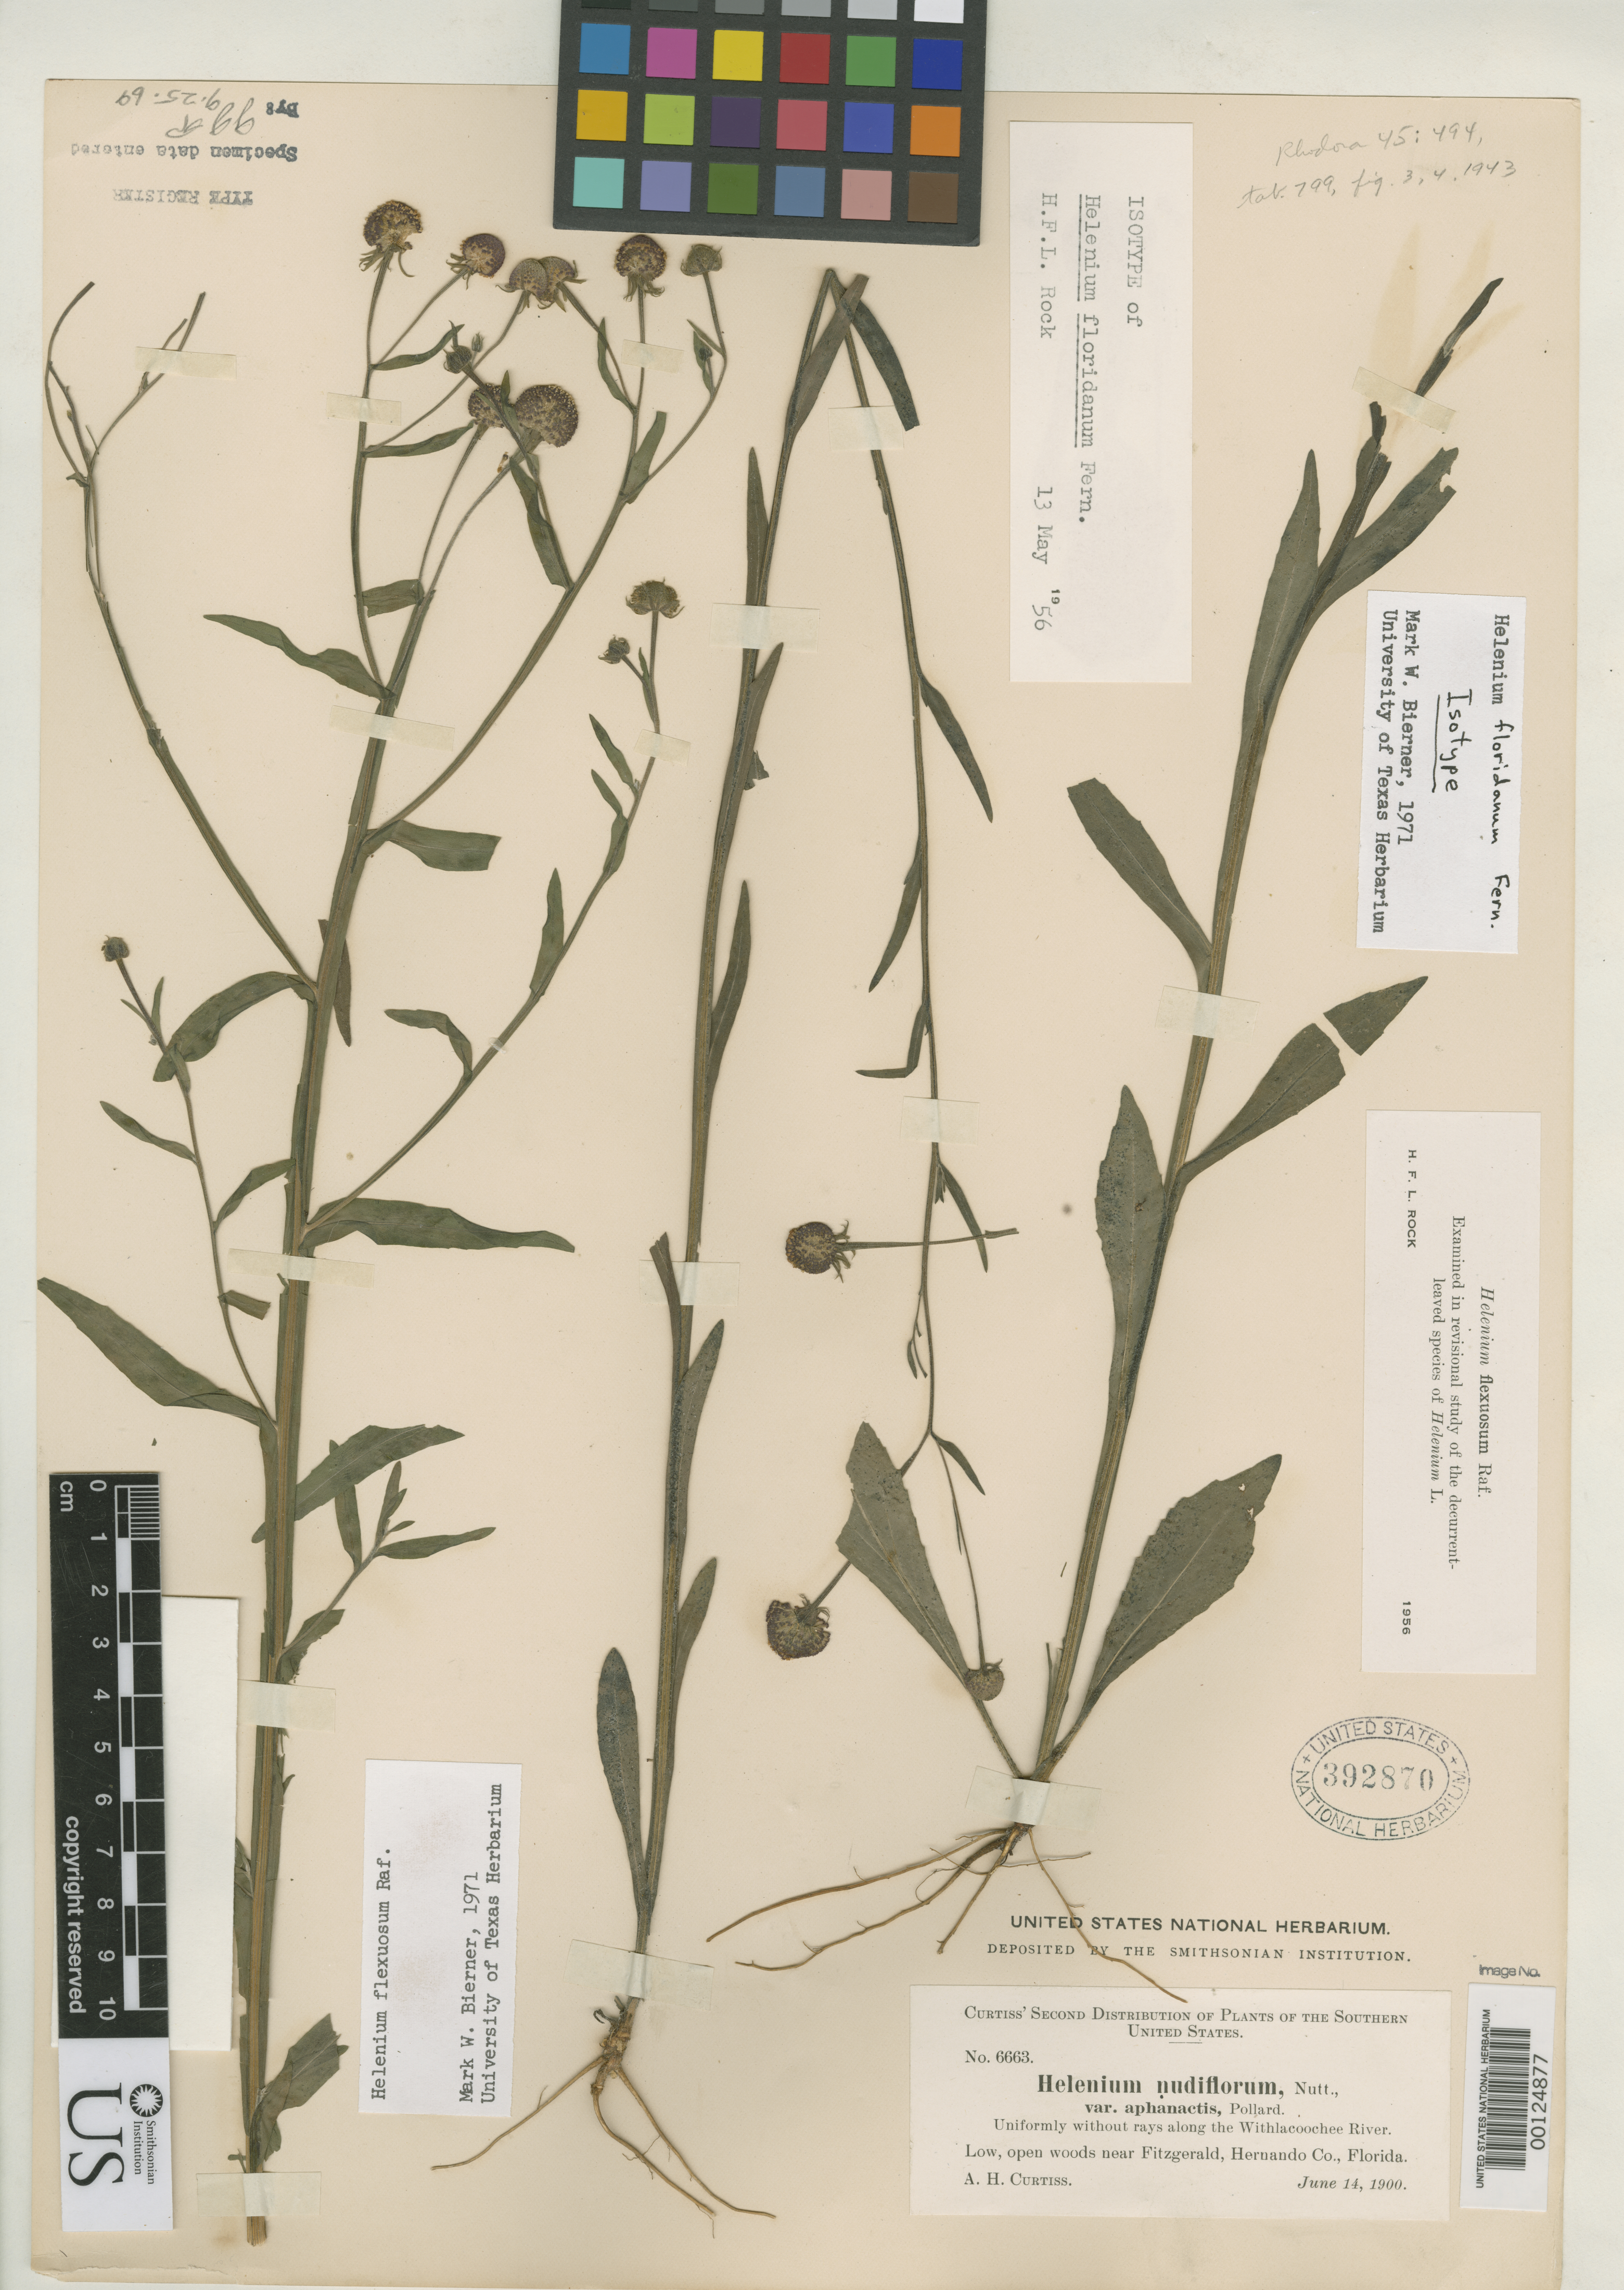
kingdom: Plantae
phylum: Tracheophyta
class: Magnoliopsida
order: Asterales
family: Asteraceae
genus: Helenium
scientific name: Helenium floridanum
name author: Fernald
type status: Isotype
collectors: A. H. Curtiss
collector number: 6663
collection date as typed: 14 Jun 1900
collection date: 1900-06-14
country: United States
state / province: Florida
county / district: Hernando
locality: Near Fitzgerald.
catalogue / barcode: US 392870